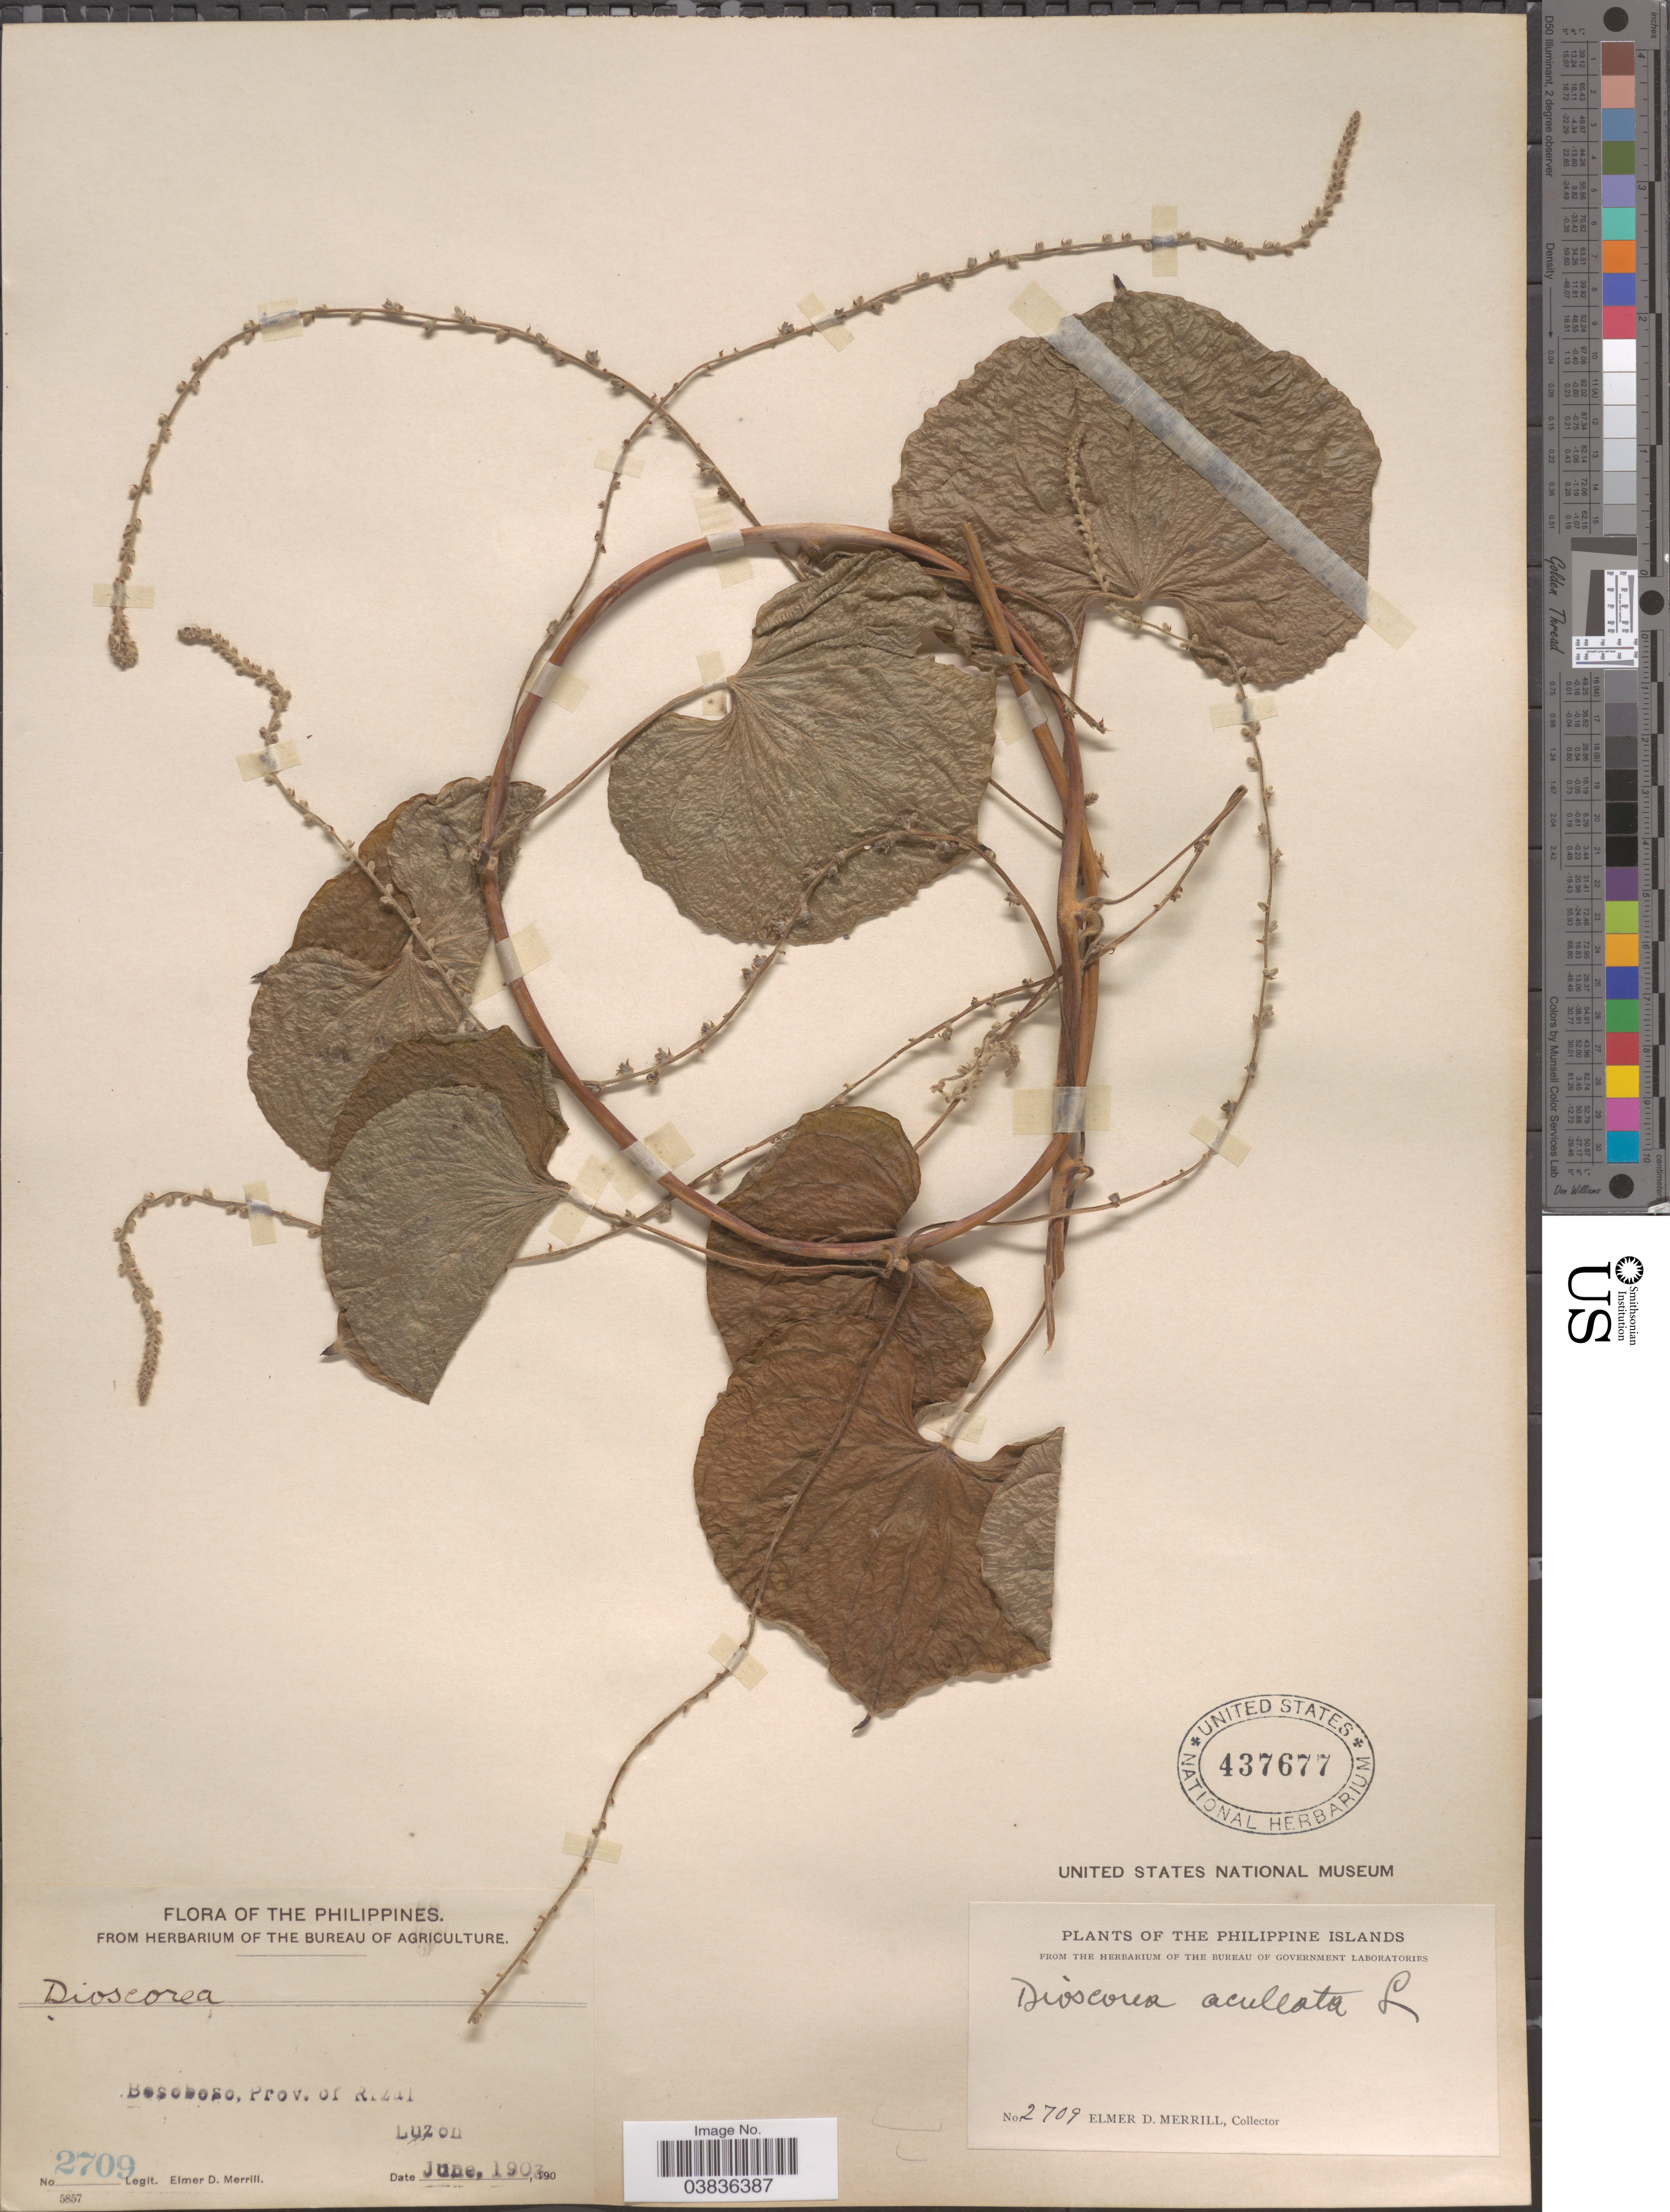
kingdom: Plantae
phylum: Tracheophyta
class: Liliopsida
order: Dioscoreales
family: Dioscoreaceae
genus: Dioscorea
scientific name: Dioscorea esculenta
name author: (Lour.) Burkill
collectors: E. D. Merrill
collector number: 2709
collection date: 1903-06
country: Philippines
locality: Philippine Islands. Bosoboso, Prov. of Rizal. Luzon.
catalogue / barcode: US 437677